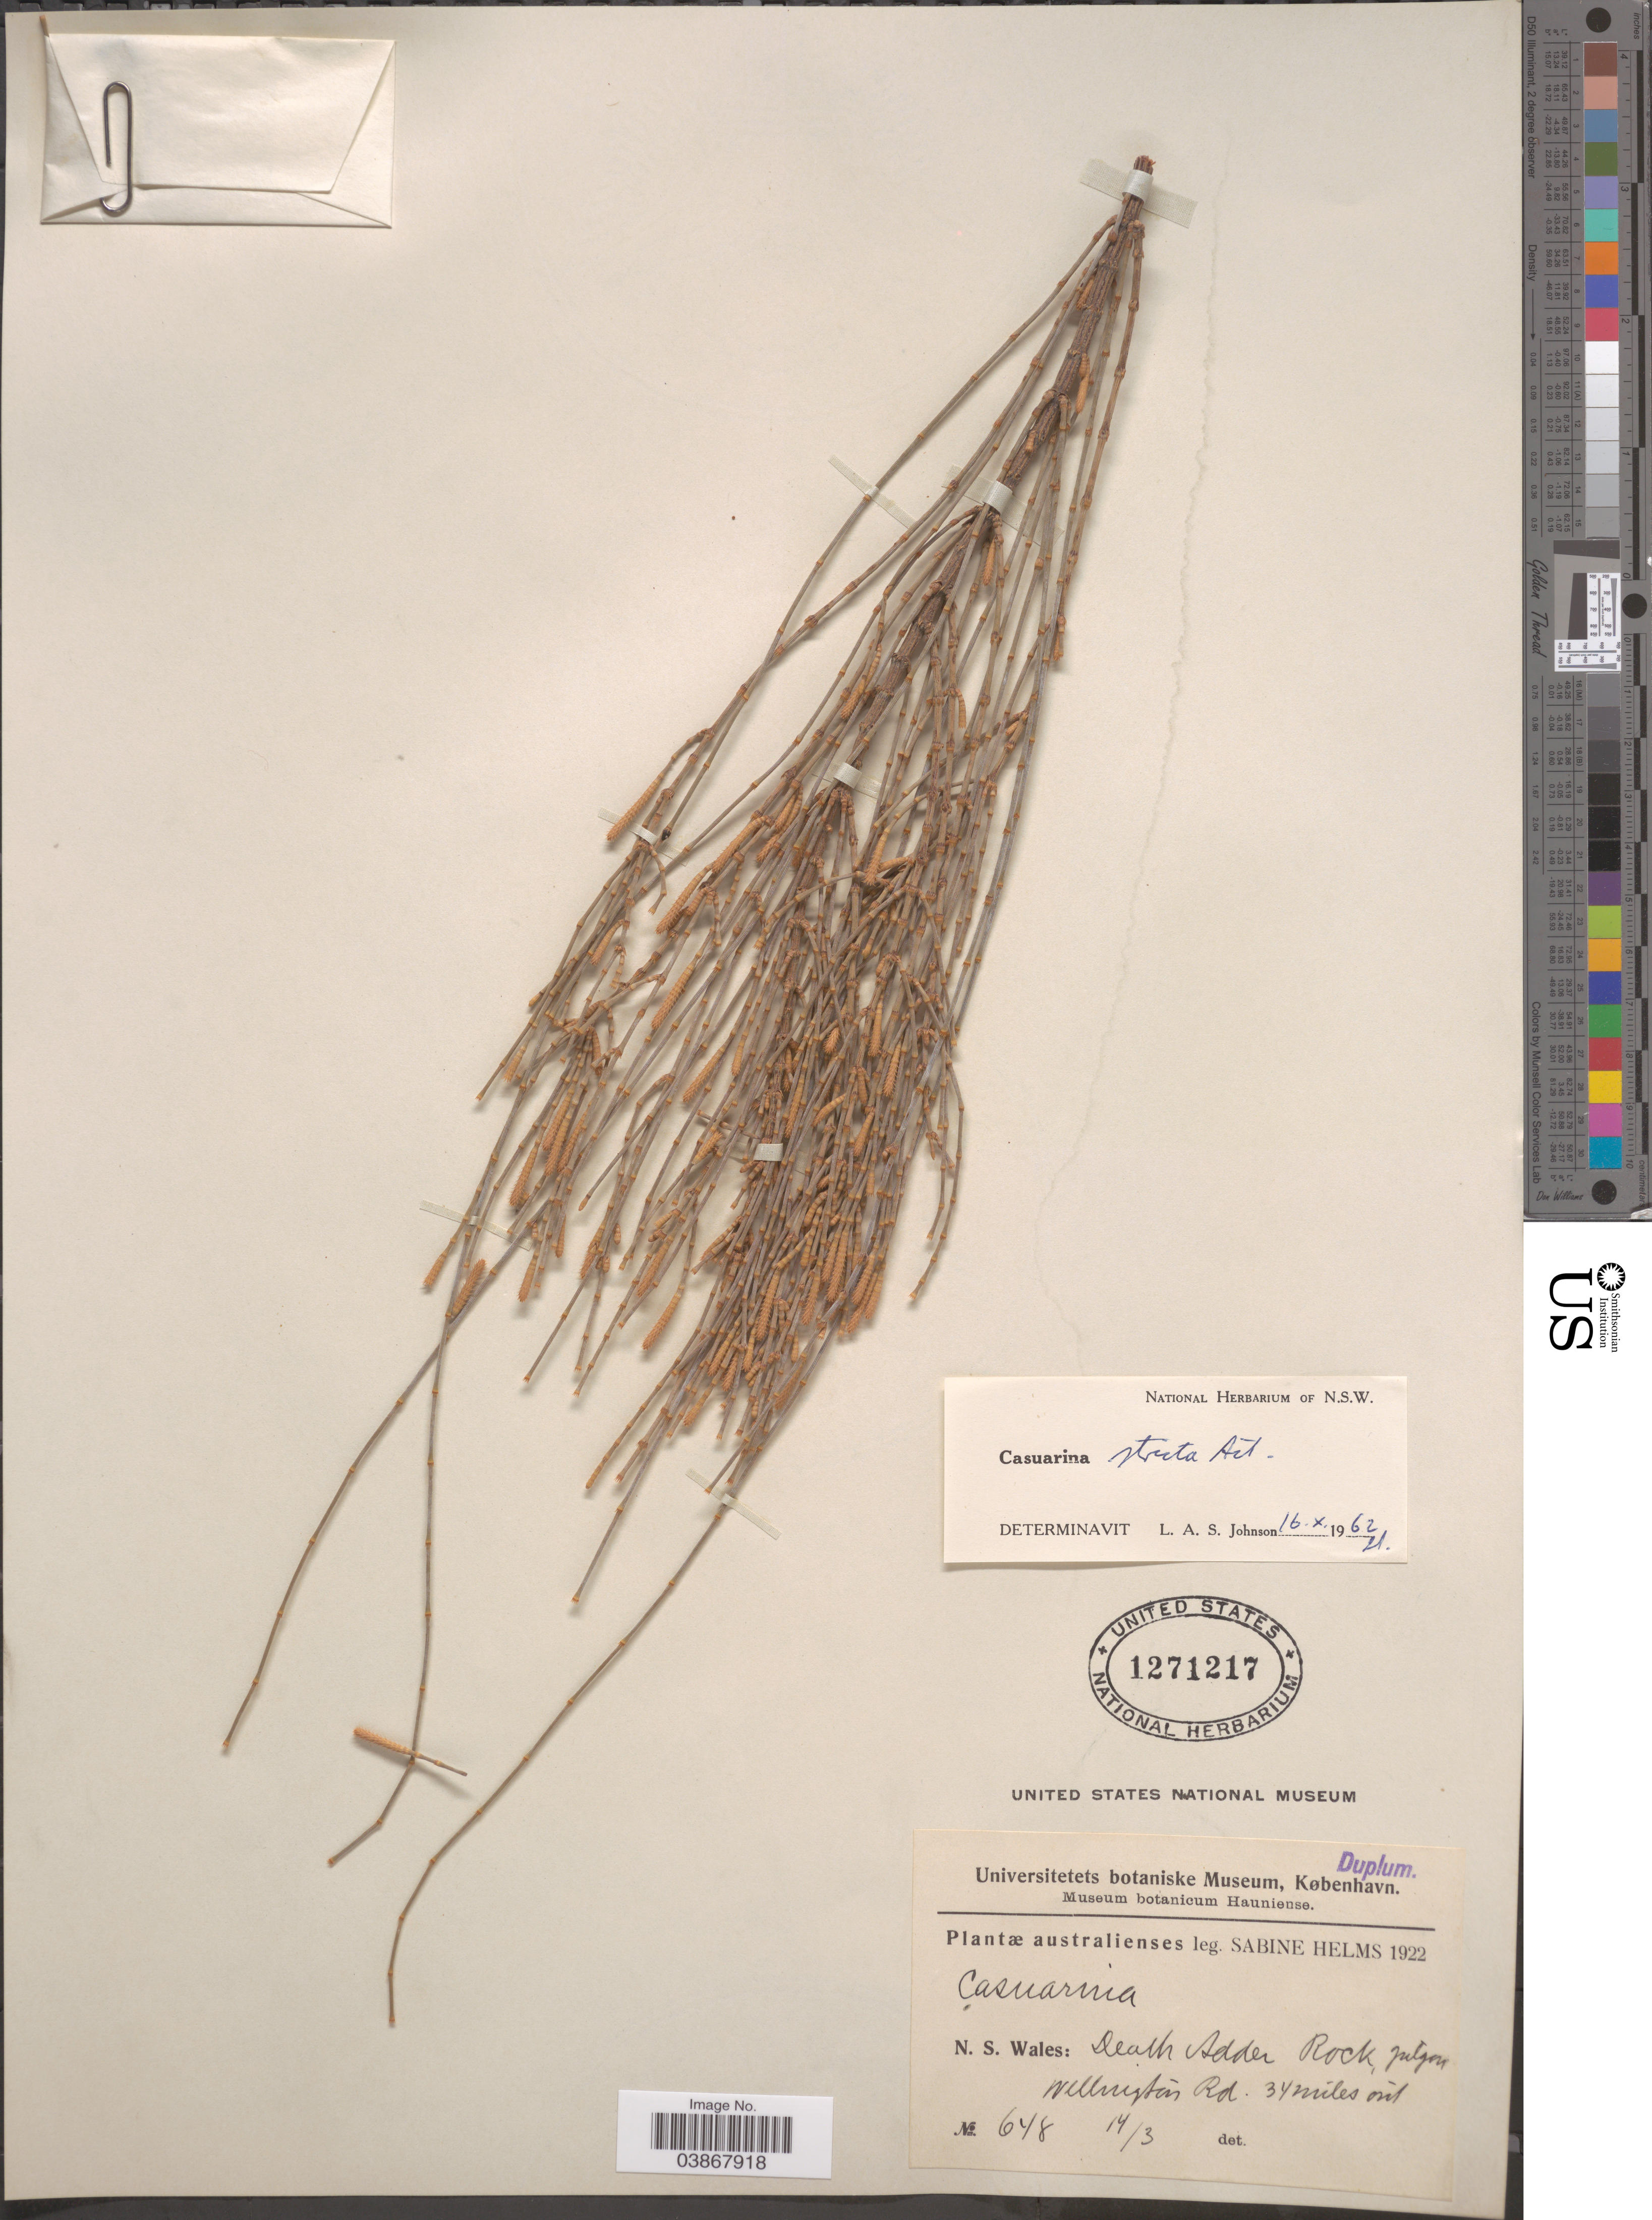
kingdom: Plantae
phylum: Tracheophyta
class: Magnoliopsida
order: Fagales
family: Casuarinaceae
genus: Casuarina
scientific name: Casuarina stricta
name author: Aiton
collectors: S. Helms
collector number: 648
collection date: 1922-03-14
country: Australia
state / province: New South Wales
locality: Death Adder Rock, [illegible text] Wellington Rd. 34 miles out.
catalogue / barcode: US 1271217